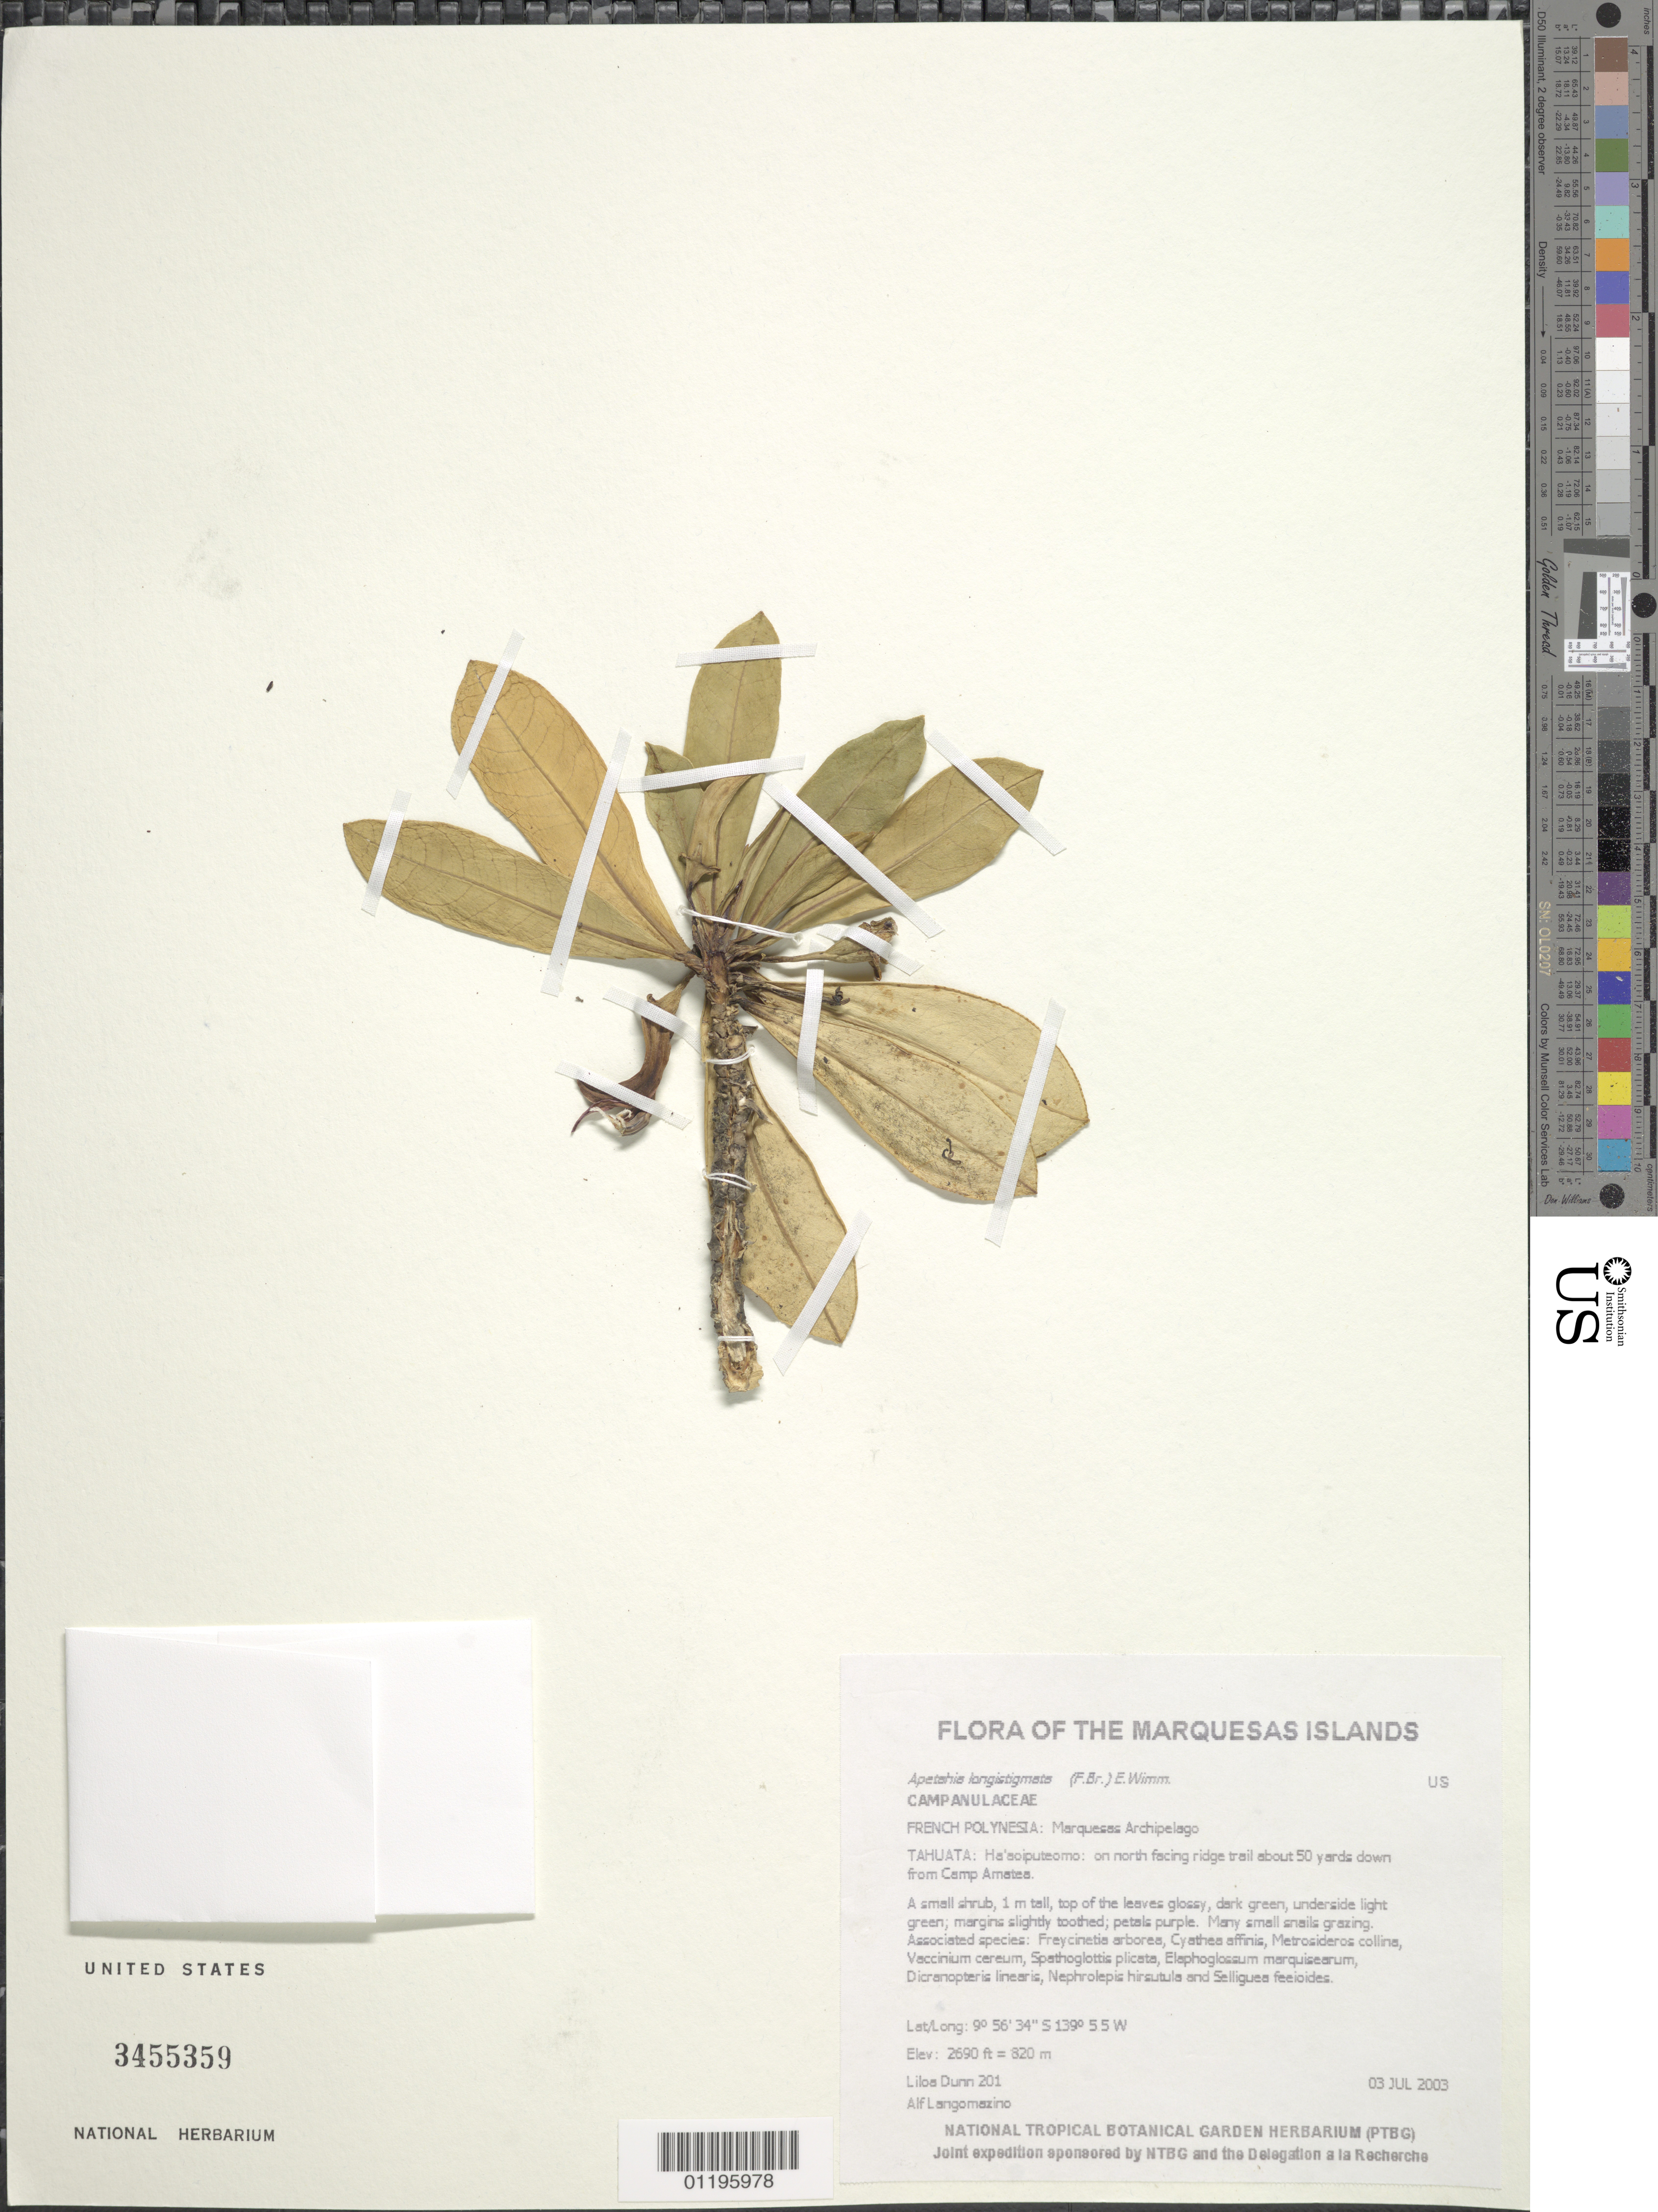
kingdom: Plantae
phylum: Tracheophyta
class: Magnoliopsida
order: Asterales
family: Campanulaceae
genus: Apetahia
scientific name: Apetahia longistigmata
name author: (F. Br.) E. Wimm.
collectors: L. Dunn & A. Langomazino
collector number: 201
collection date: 2003-07-03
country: French Polynesia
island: Tahuata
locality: Ha'aoiputeomo: on north facing ridge trail about 50 yards down from Camp Amatea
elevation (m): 820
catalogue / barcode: US 3455359